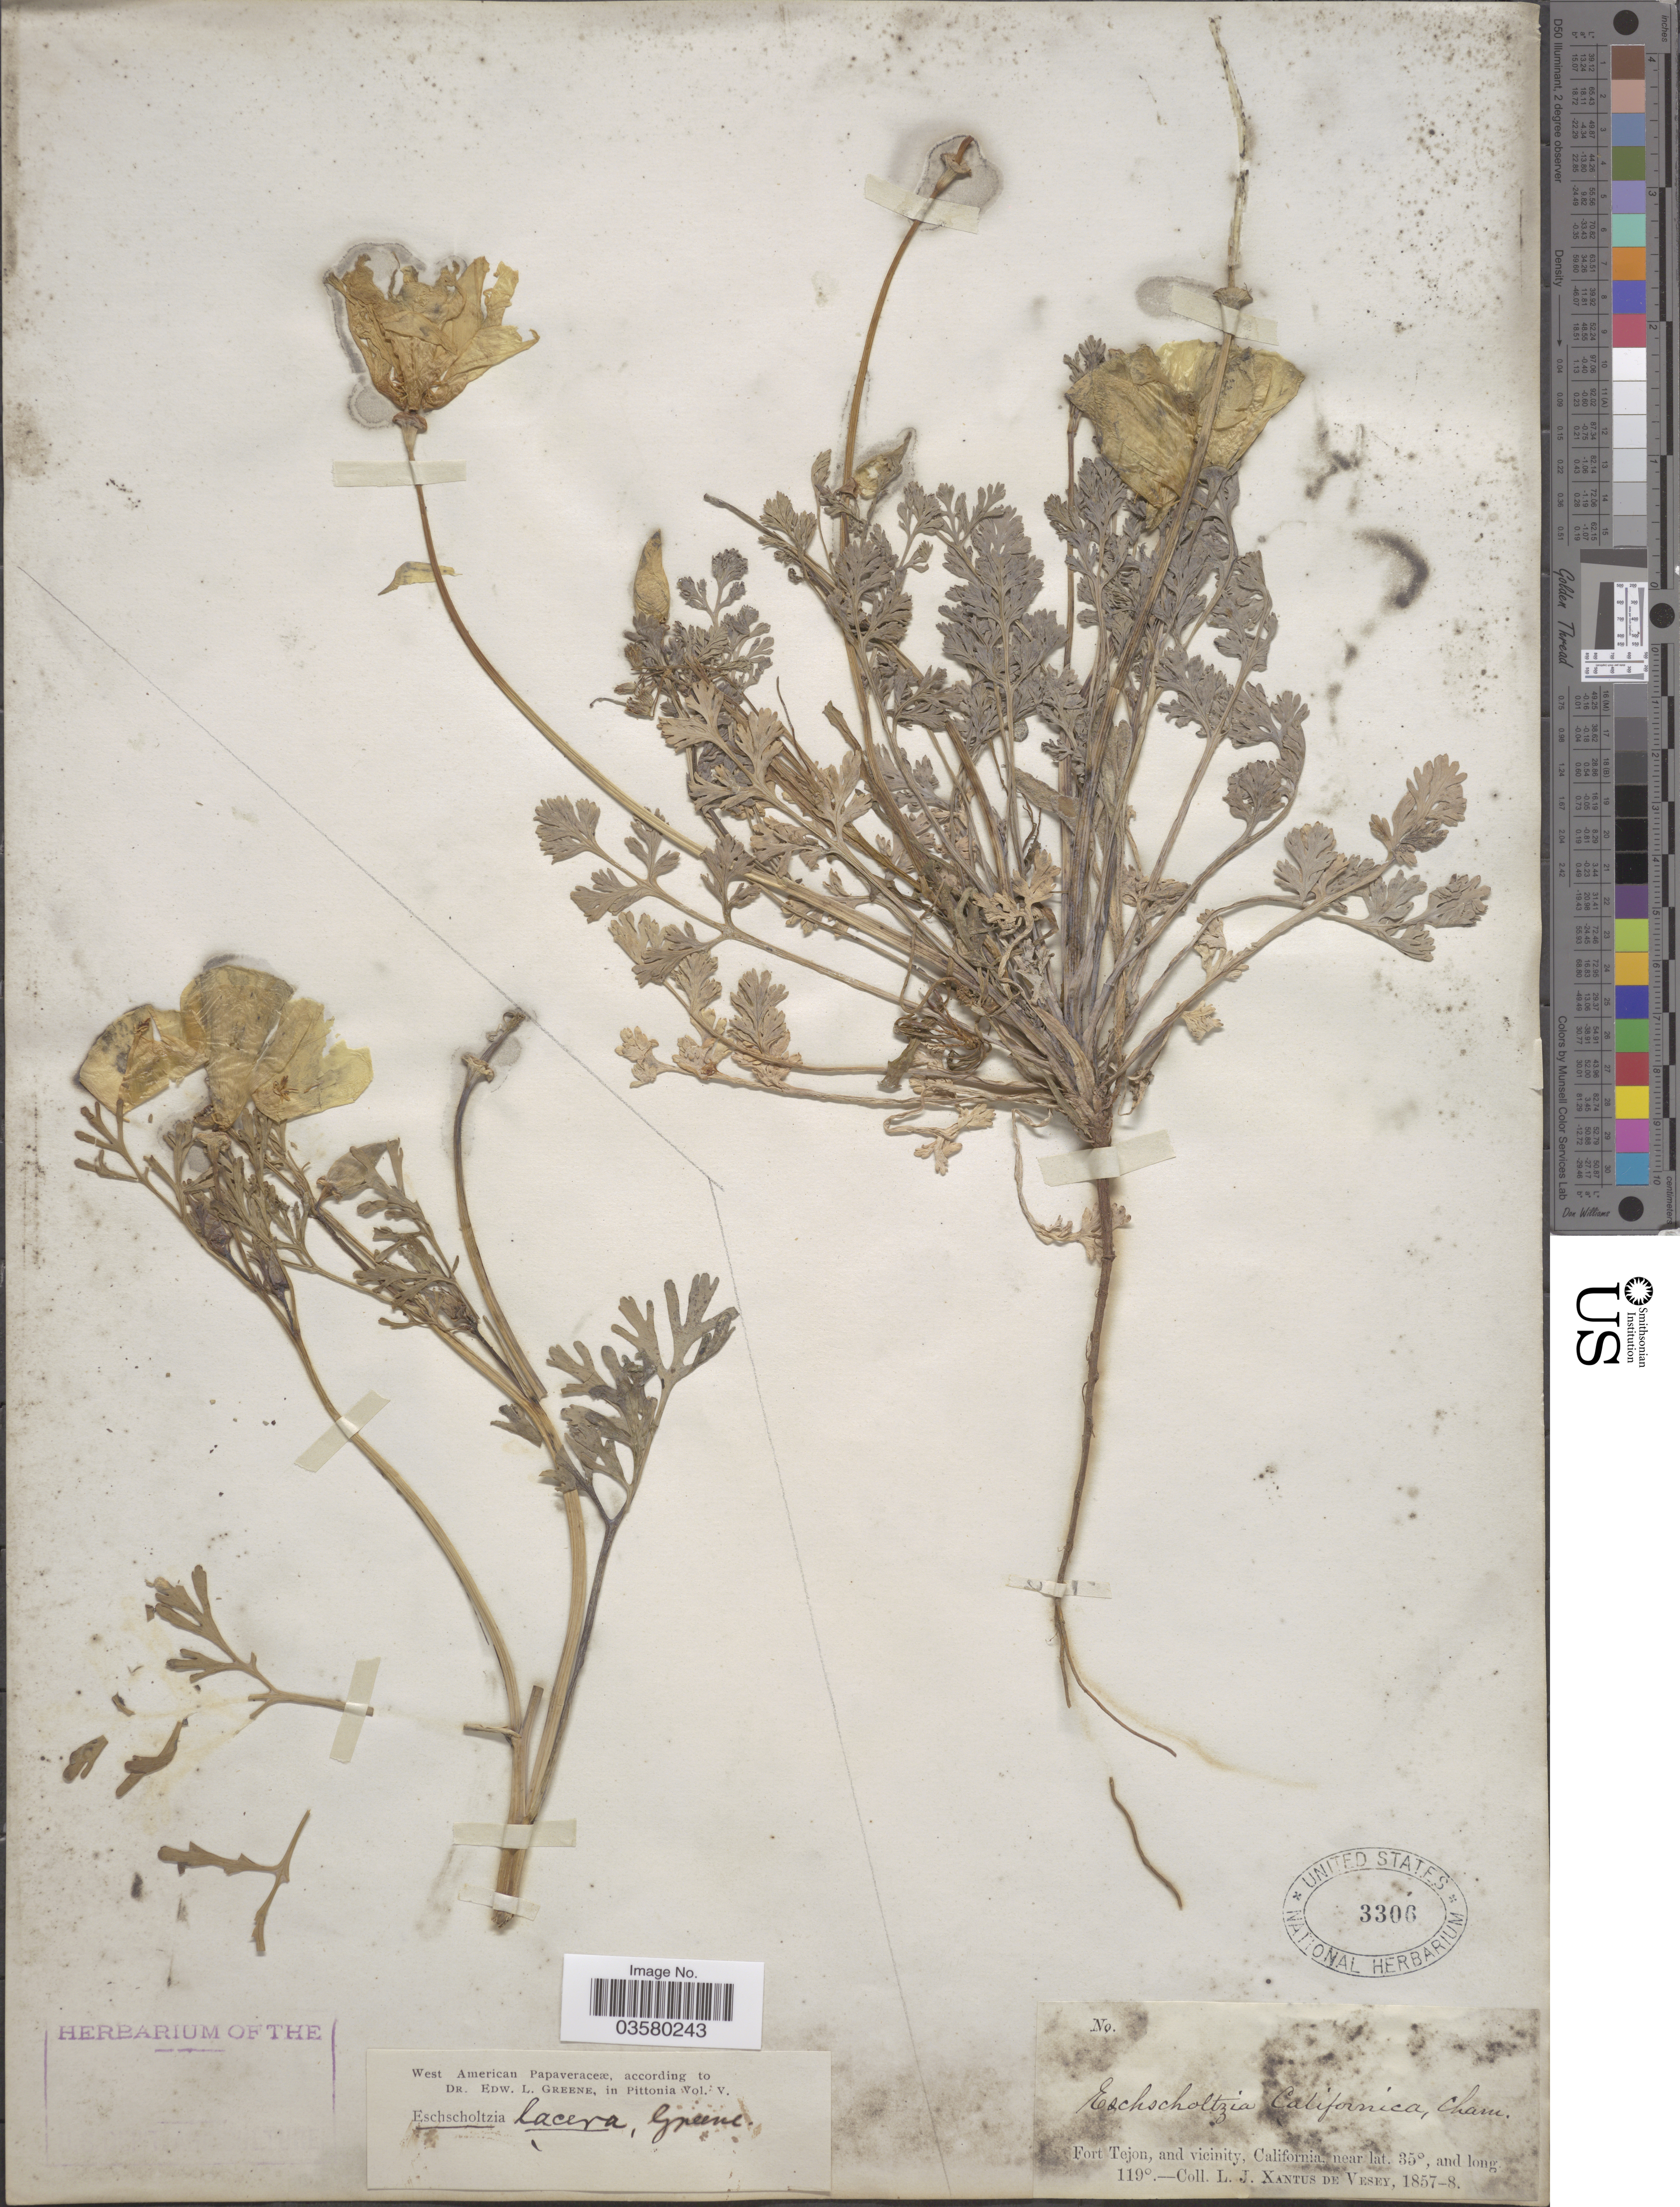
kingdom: Plantae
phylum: Tracheophyta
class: Magnoliopsida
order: Ranunculales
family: Papaveraceae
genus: Eschscholzia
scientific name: Eschscholzia californica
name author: Cham.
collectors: L. Xantus de Vesey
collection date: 1857/1888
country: United States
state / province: California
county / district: Kern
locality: Fort Tejon, and vicinity.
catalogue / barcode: US 3306